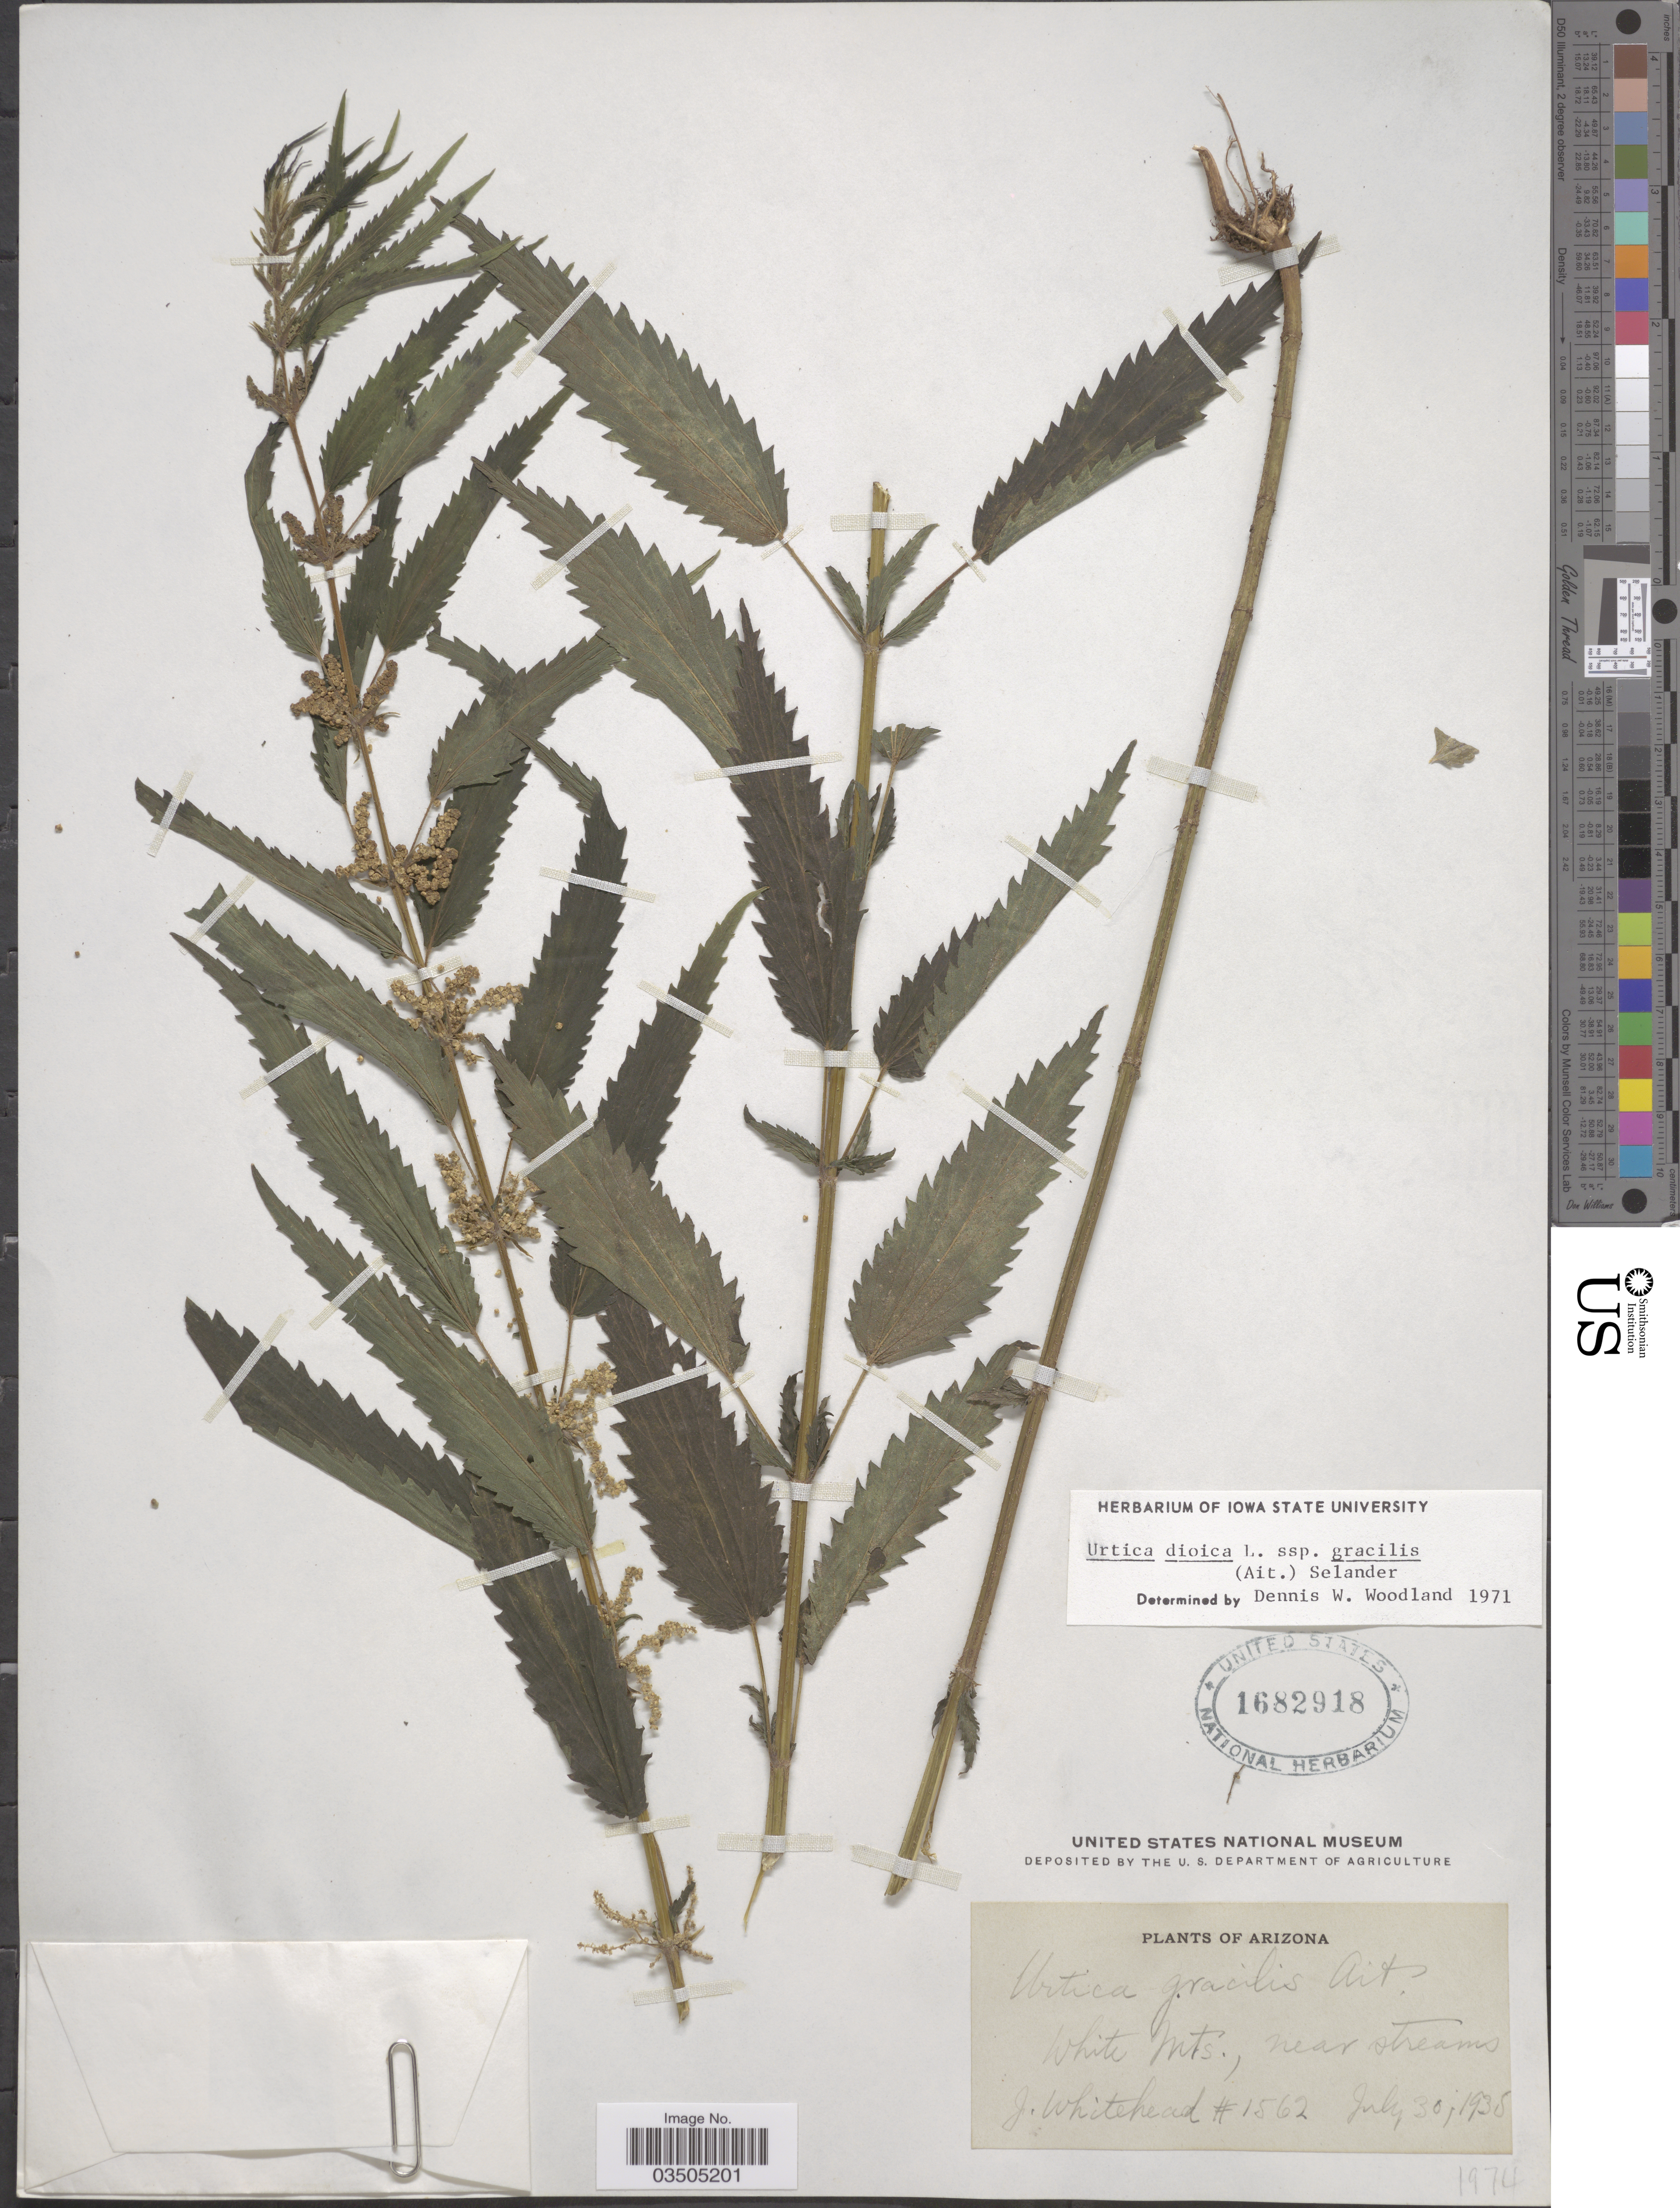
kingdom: Plantae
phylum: Tracheophyta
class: Magnoliopsida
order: Rosales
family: Urticaceae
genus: Urtica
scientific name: Urtica dioica subsp. gracilis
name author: L.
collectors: J. Whitehead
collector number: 1562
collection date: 1935-07-30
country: United States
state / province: Arizona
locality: White Mts., near streams.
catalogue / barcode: US 1682918